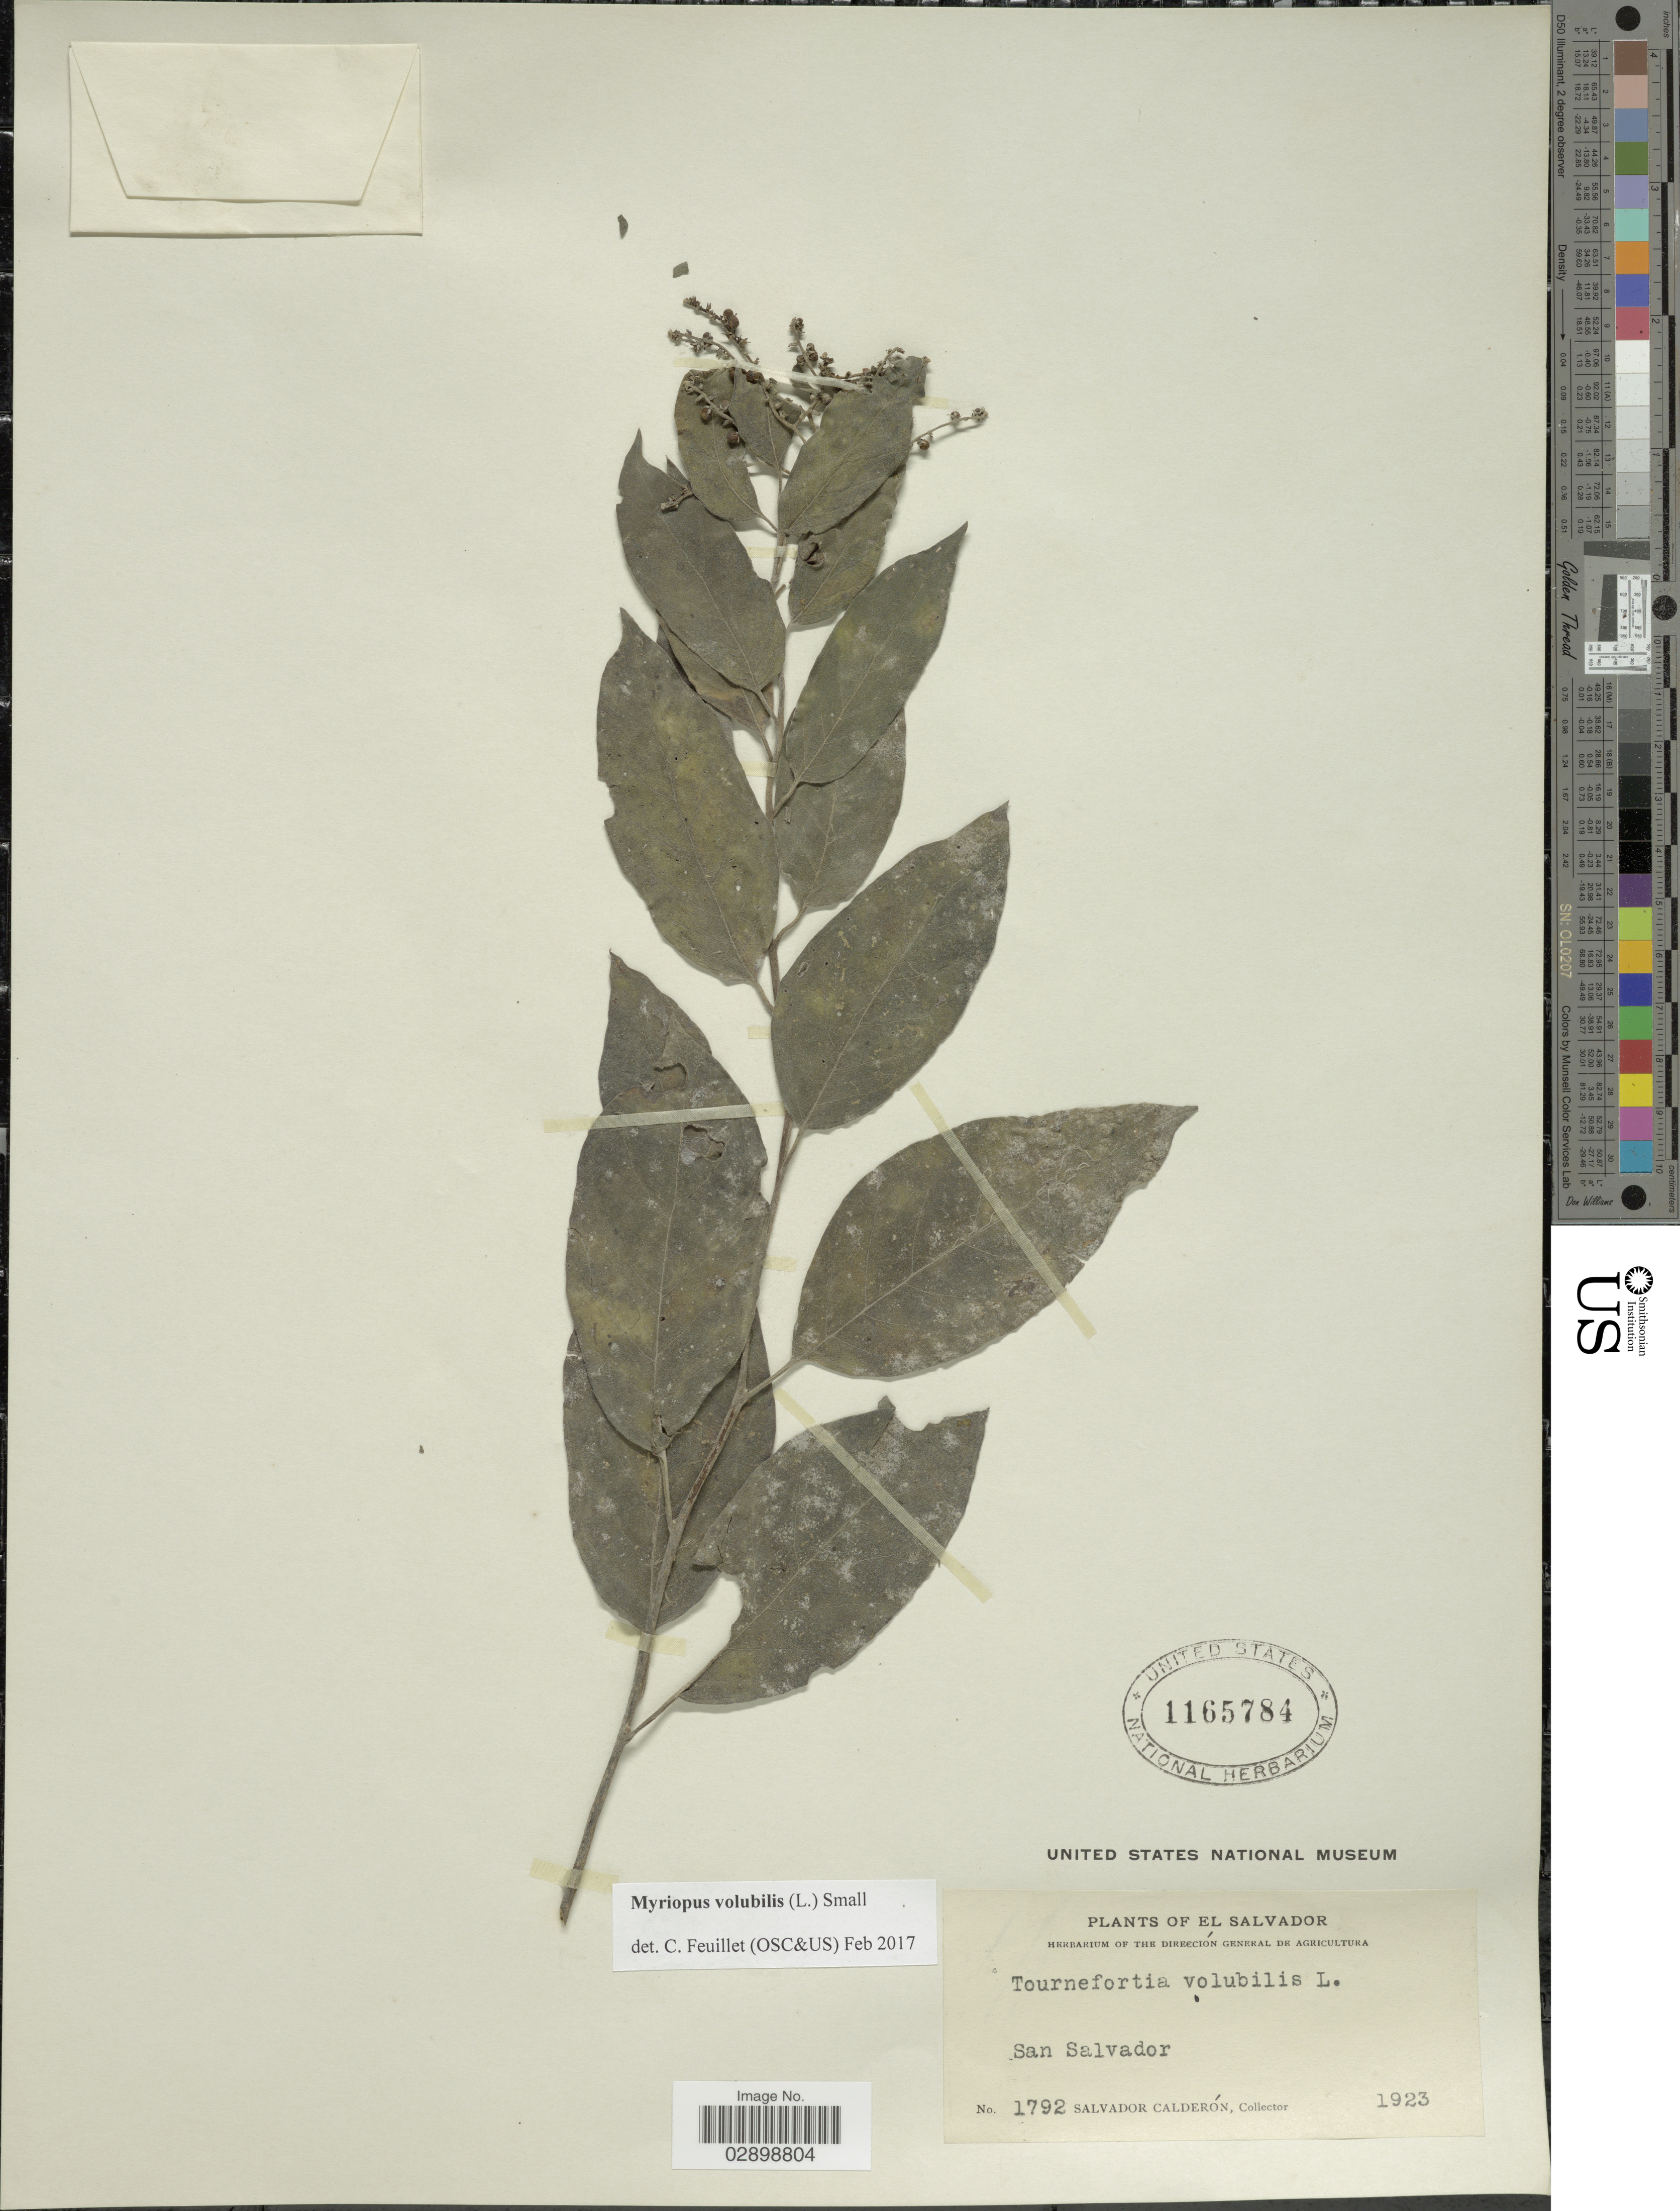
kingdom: Plantae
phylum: Tracheophyta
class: Magnoliopsida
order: Boraginales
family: Heliotropiaceae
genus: Myriopus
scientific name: Myriopus volubilis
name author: (L.) Small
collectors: S. Calderón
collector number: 1792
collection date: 1923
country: El Salvador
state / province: San Salvador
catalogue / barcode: US 1165784